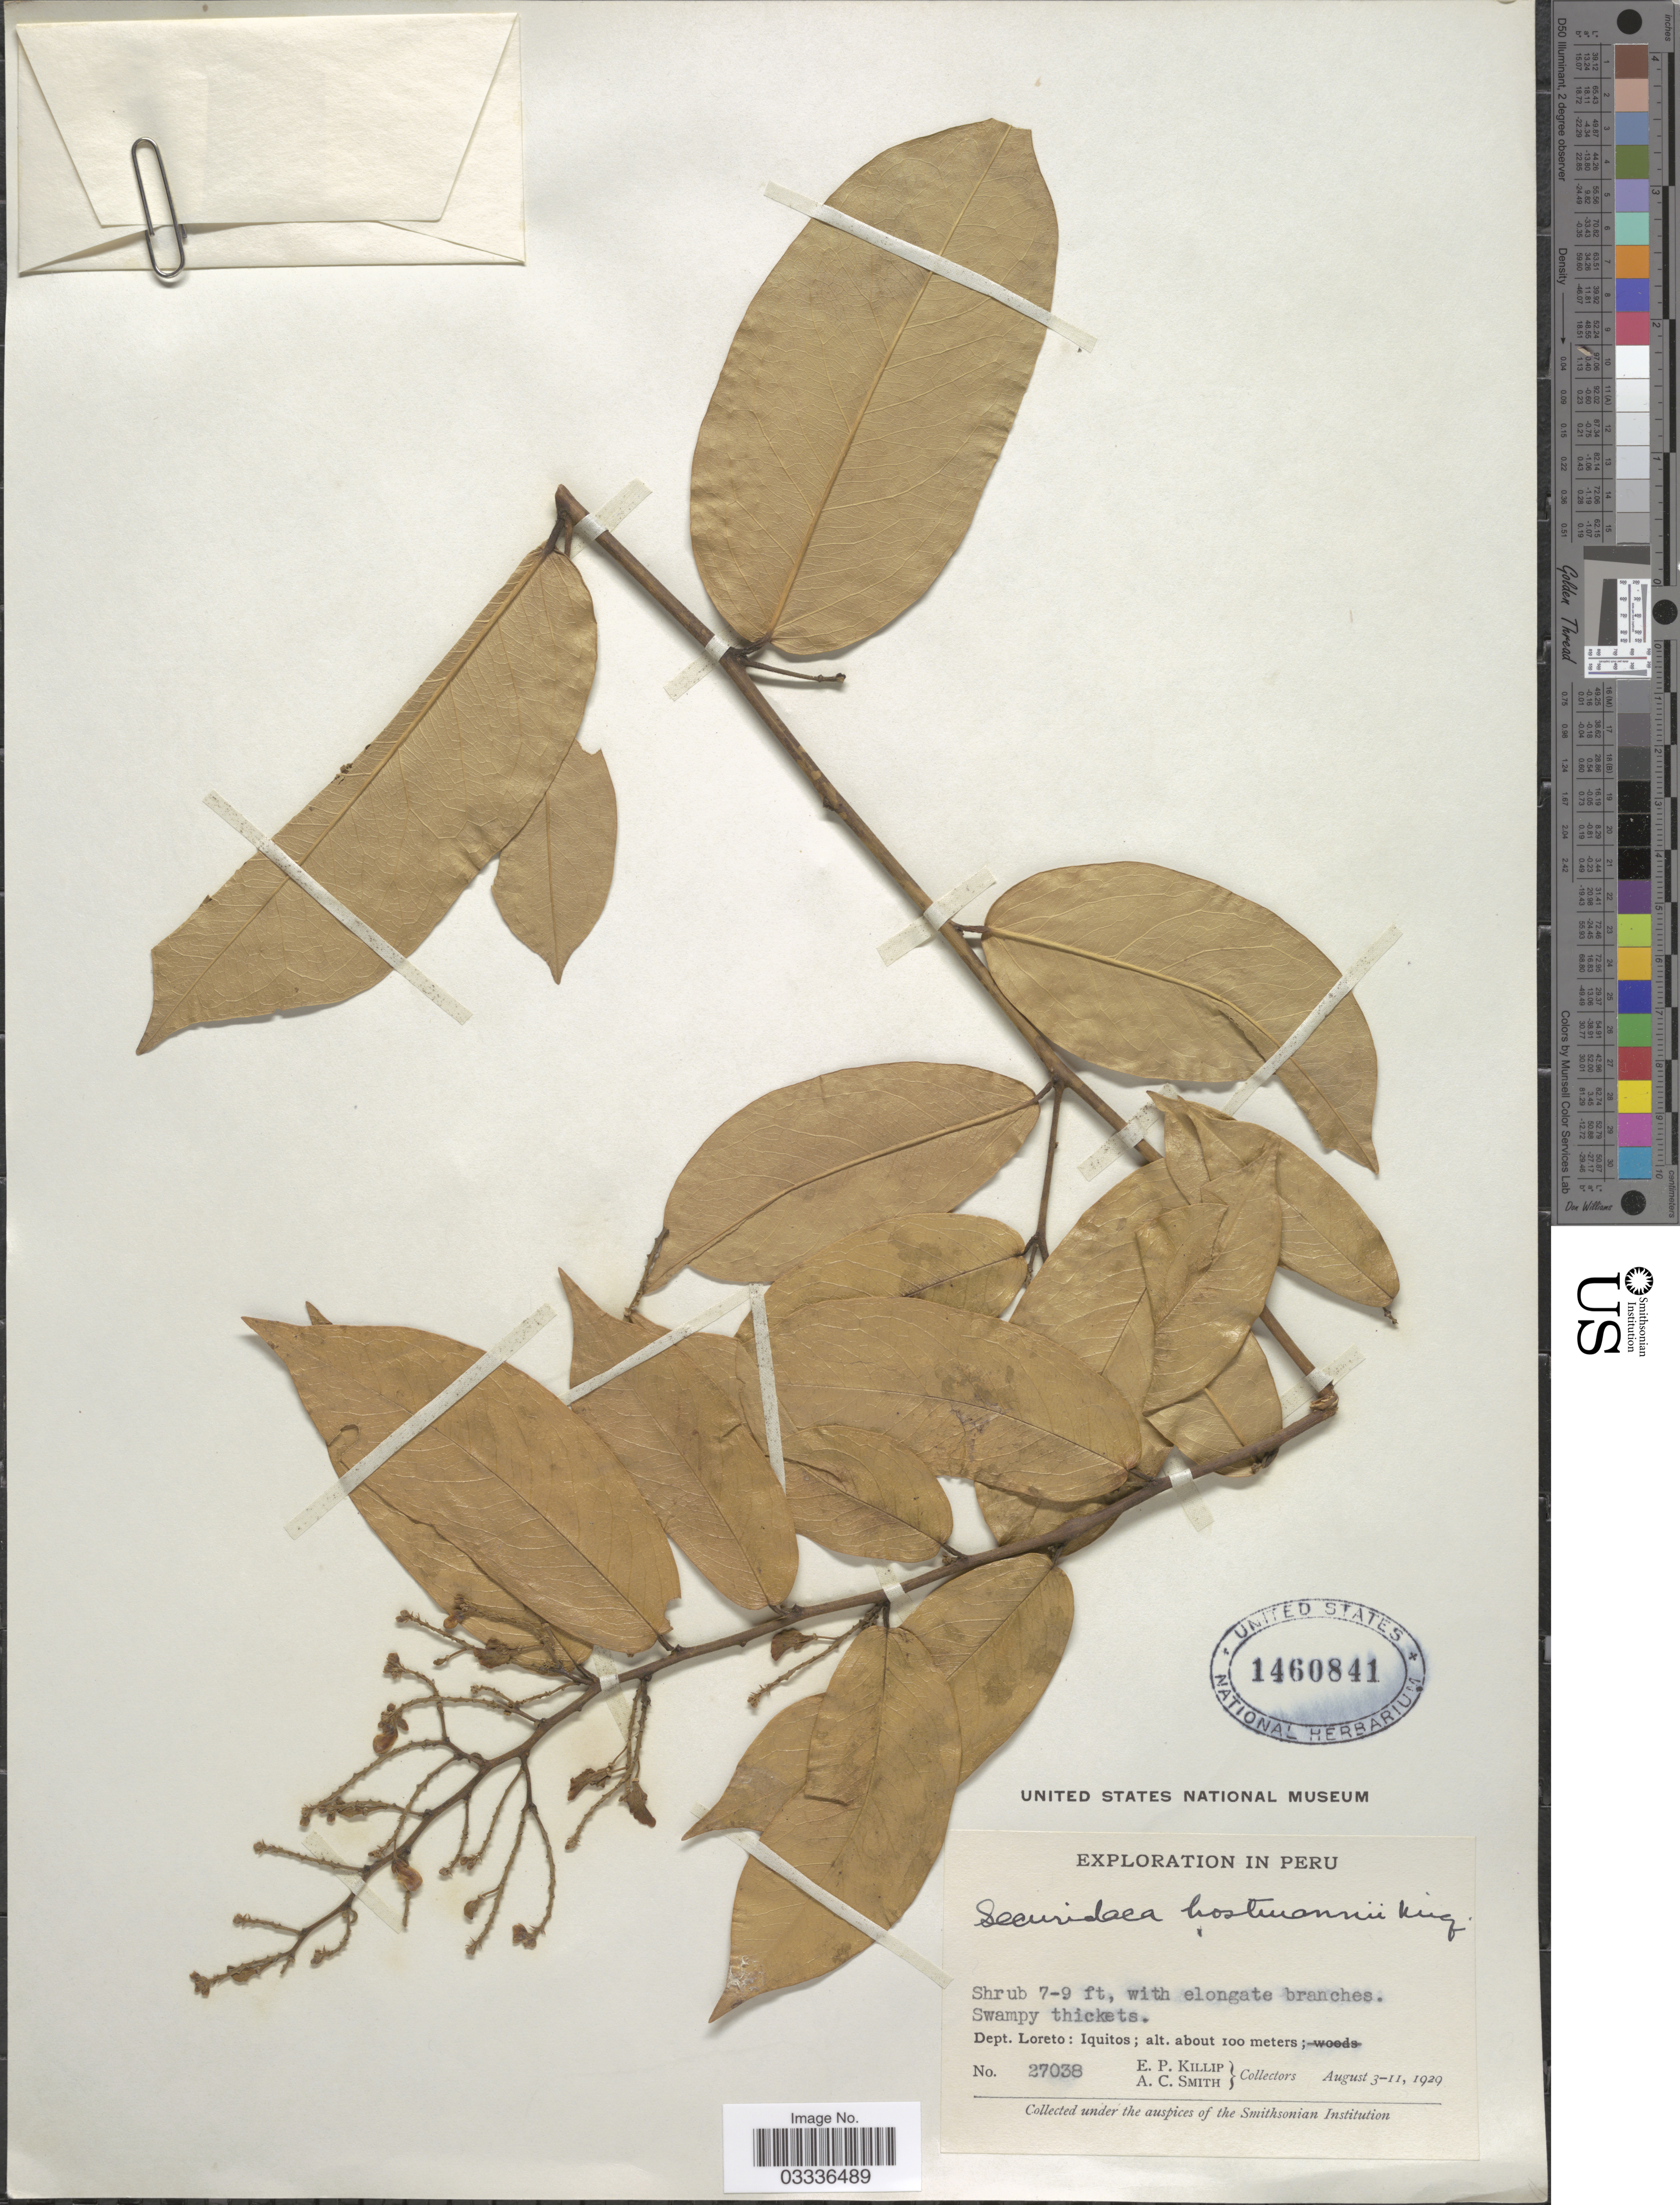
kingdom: Plantae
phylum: Tracheophyta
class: Magnoliopsida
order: Fabales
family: Polygalaceae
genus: Securidaca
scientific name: Securidaca paniculata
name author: Rich.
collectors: E. P. Killip & A. C. Smith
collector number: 27038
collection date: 1929-08-03/1929-08-11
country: Peru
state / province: Loreto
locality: Dept. Loreto: Iquitos.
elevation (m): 100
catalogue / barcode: US 1460841